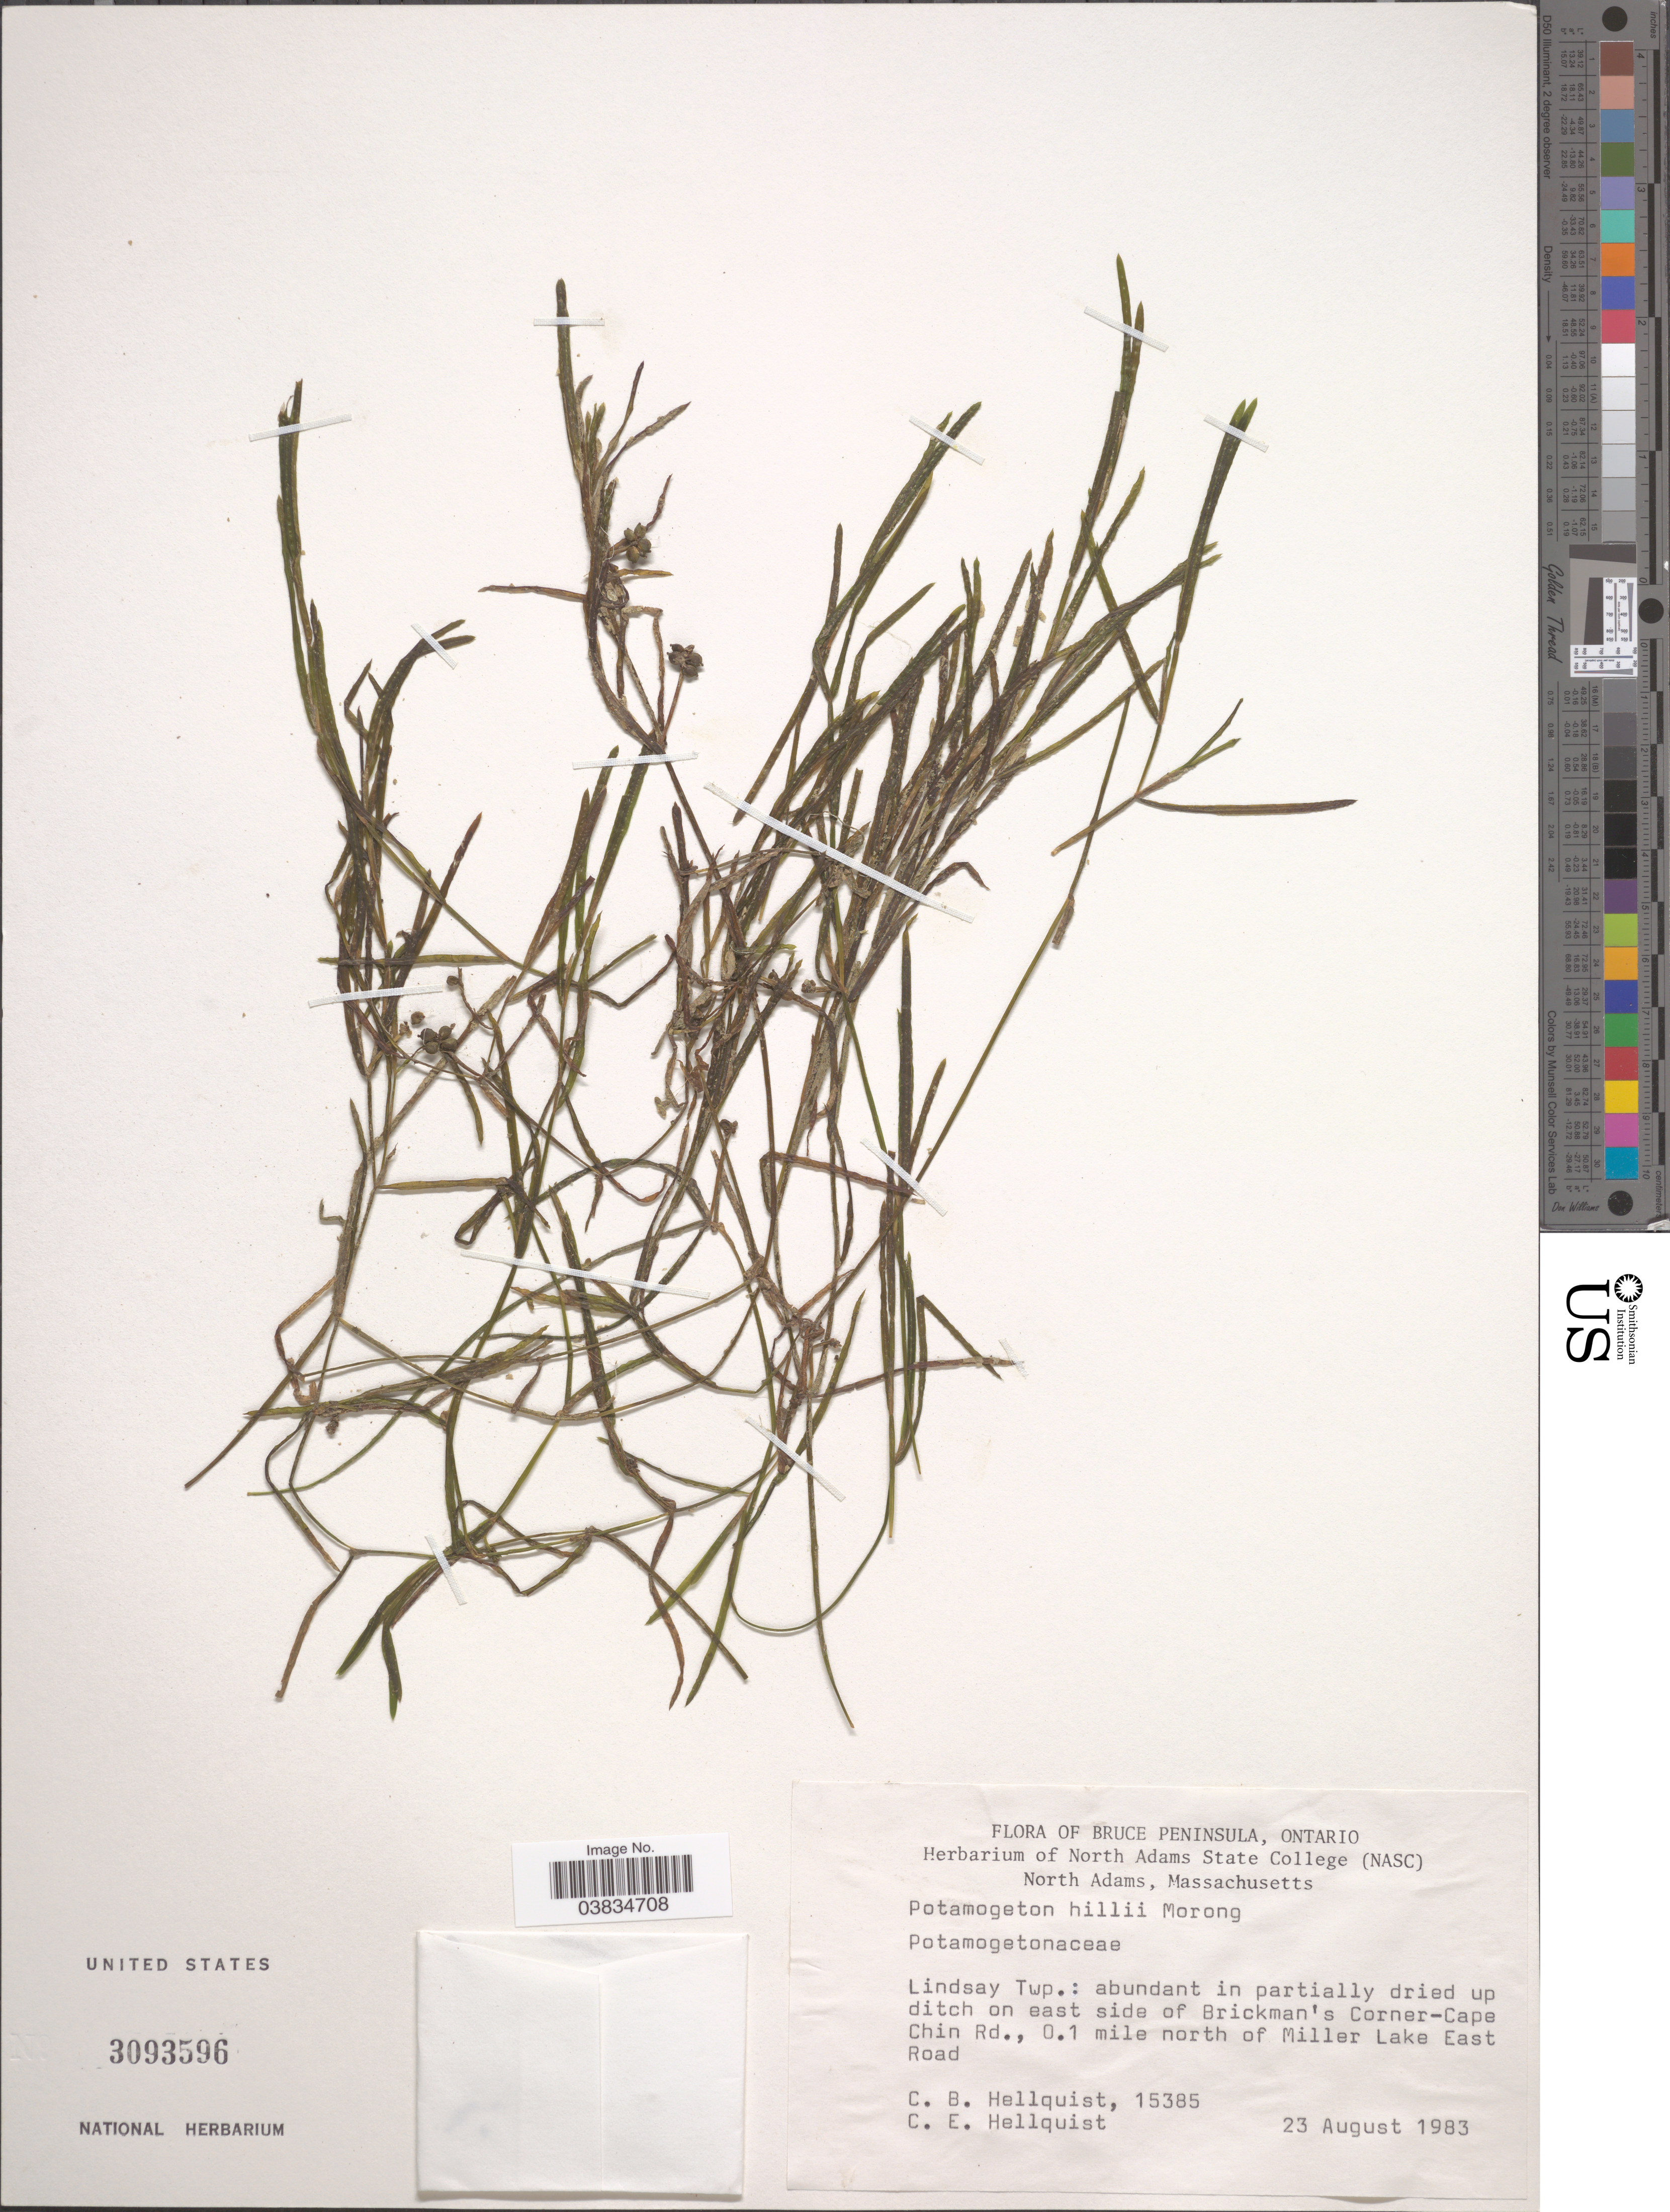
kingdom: Plantae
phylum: Tracheophyta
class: Liliopsida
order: Alismatales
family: Potamogetonaceae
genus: Potamogeton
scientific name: Potamogeton hillii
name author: Morong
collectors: C. Hellquist & C. Hellquist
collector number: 15385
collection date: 1983-08-23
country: Canada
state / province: Ontario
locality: Bruce Peninsula. Lindsay Twp.: abundant in partially dried up ditch on east side of Brickman's Corner-Cape Chin Rd., 0.1 mile north of Miller Lake East Road.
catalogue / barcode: US 3093596